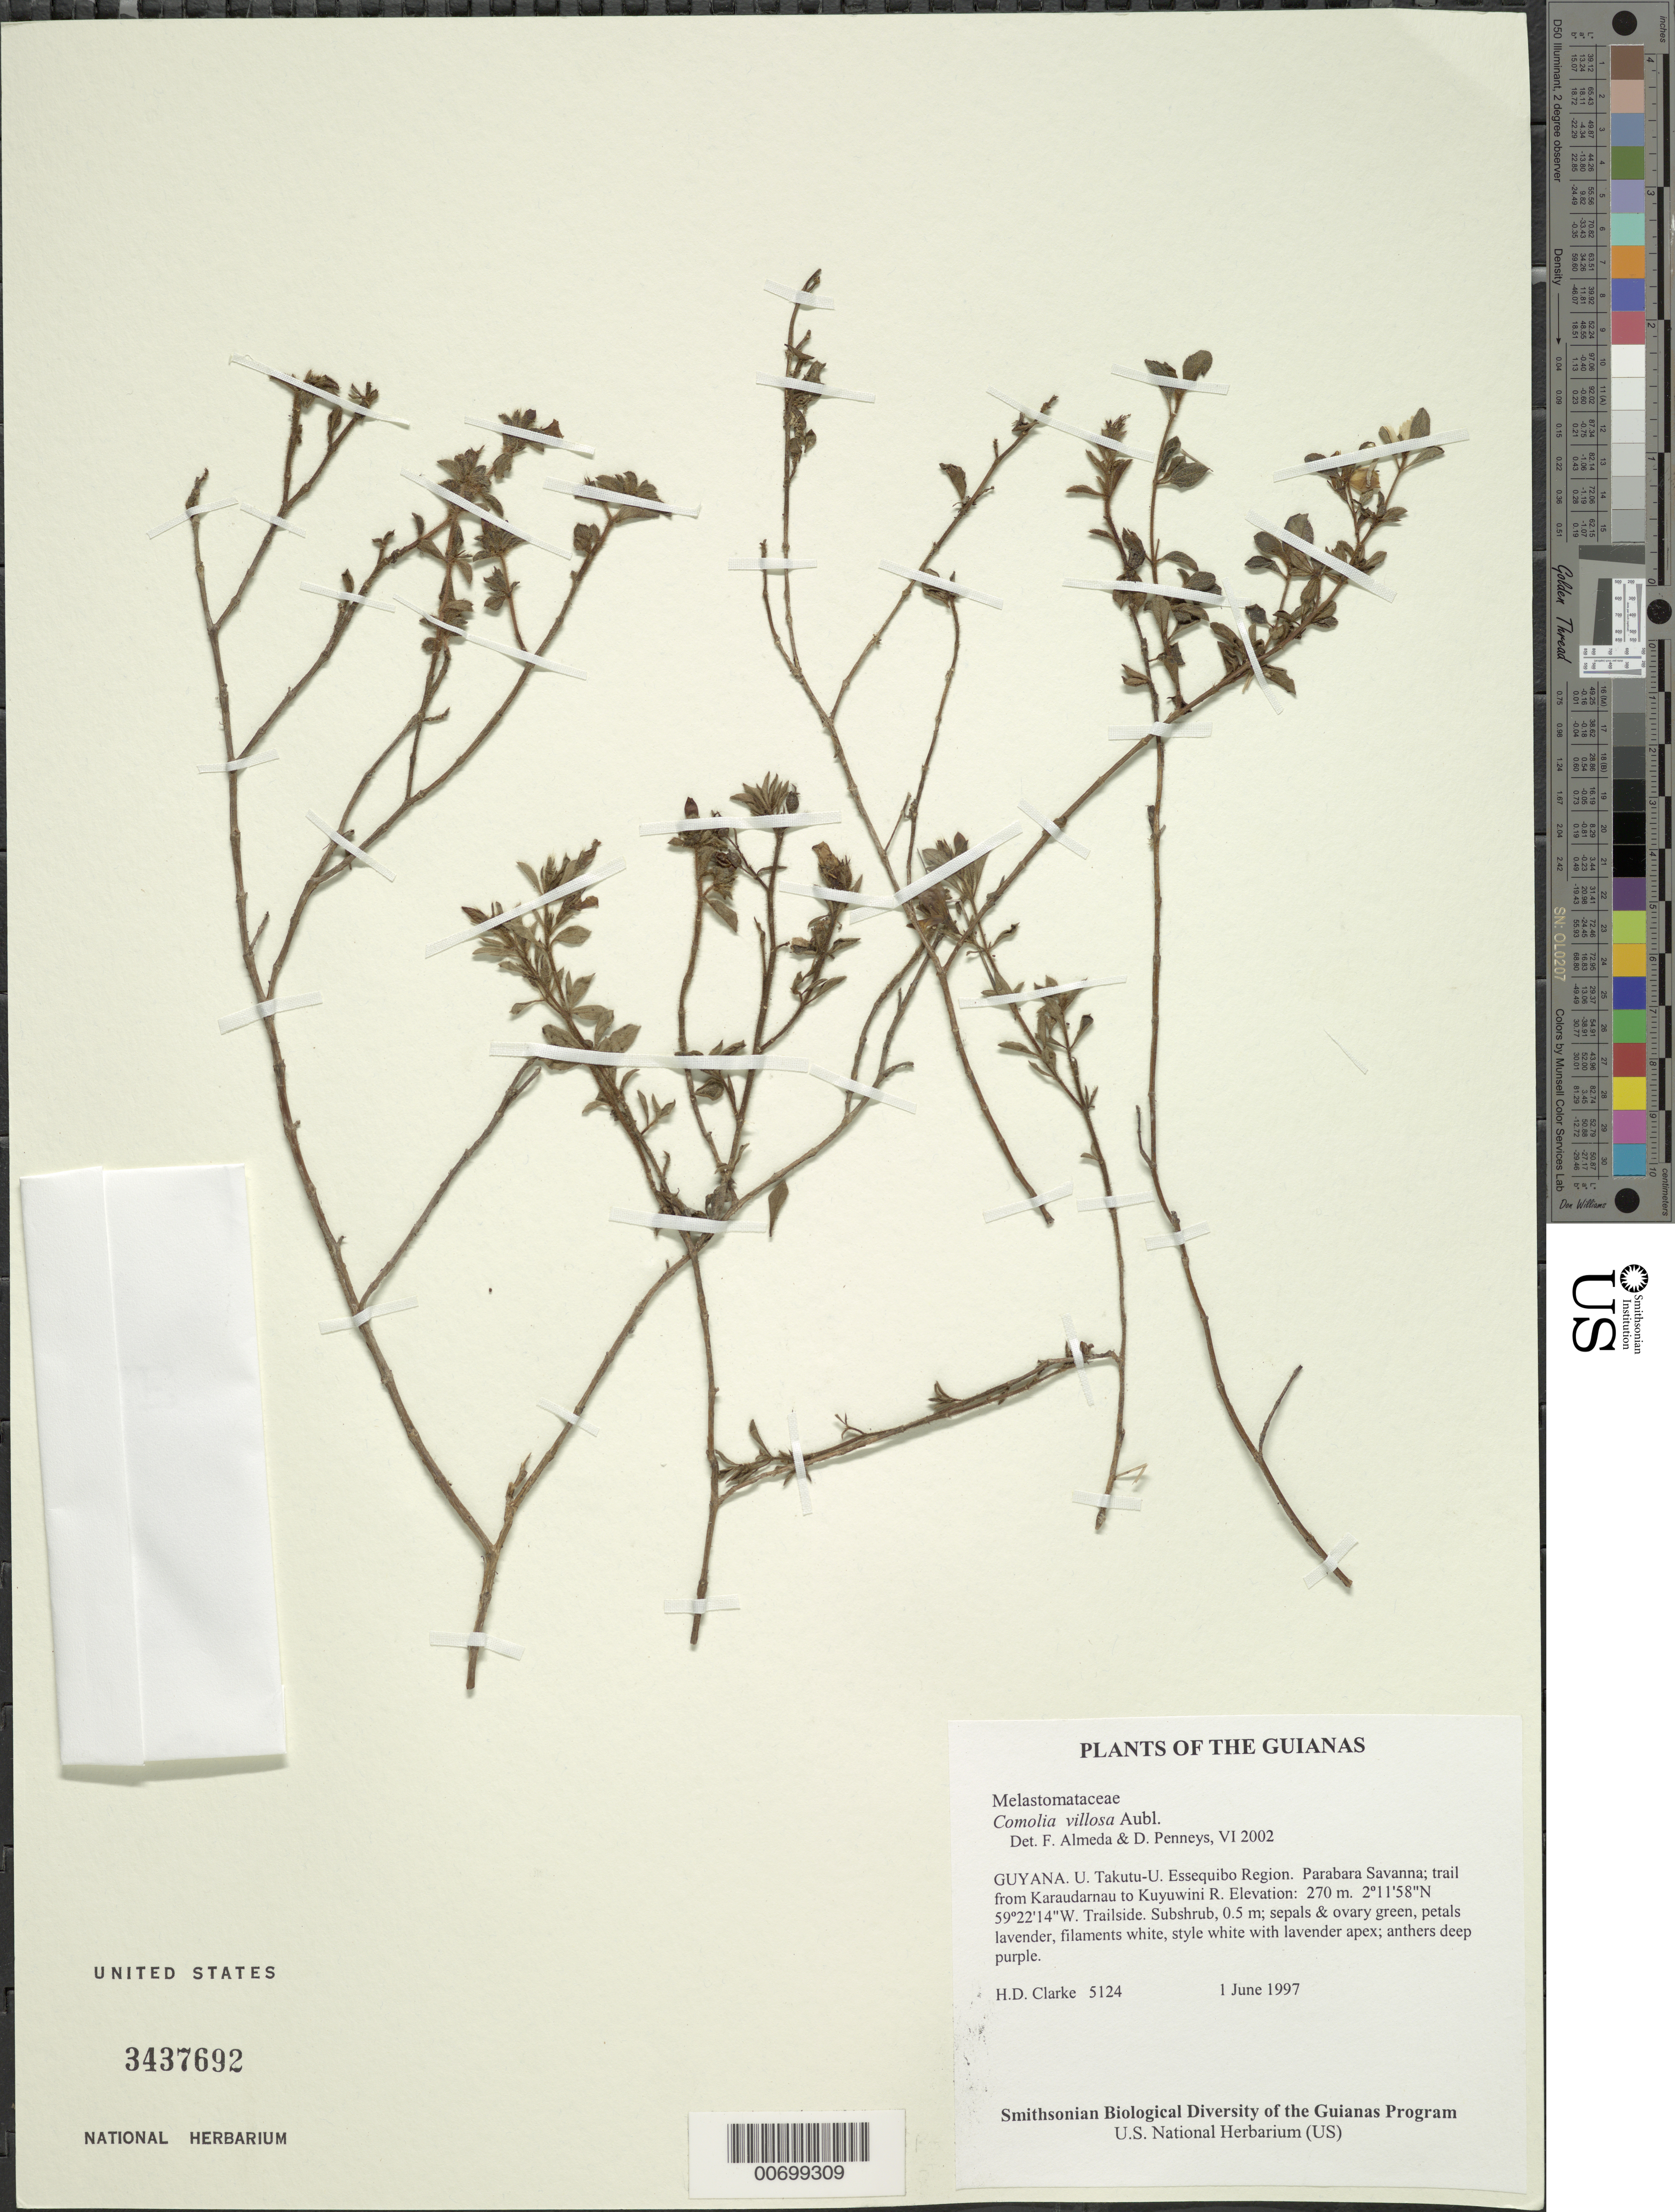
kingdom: Plantae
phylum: Tracheophyta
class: Magnoliopsida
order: Myrtales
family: Melastomataceae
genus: Comolia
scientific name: Comolia veronicifolia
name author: Benth.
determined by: Nunes da Silva, Diego, (RB), Jardim Botanico do Rio de Janeiro - Herbario (BRAZIL)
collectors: H. D. Clarke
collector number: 5124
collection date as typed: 1 June 1997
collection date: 1997-06-01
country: Guyana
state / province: U. Takutu-U. Essequibo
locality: Parabara Savanna; trail from Karaudarnau to Kuyuwini R.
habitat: Trailside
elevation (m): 270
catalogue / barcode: US 3437692